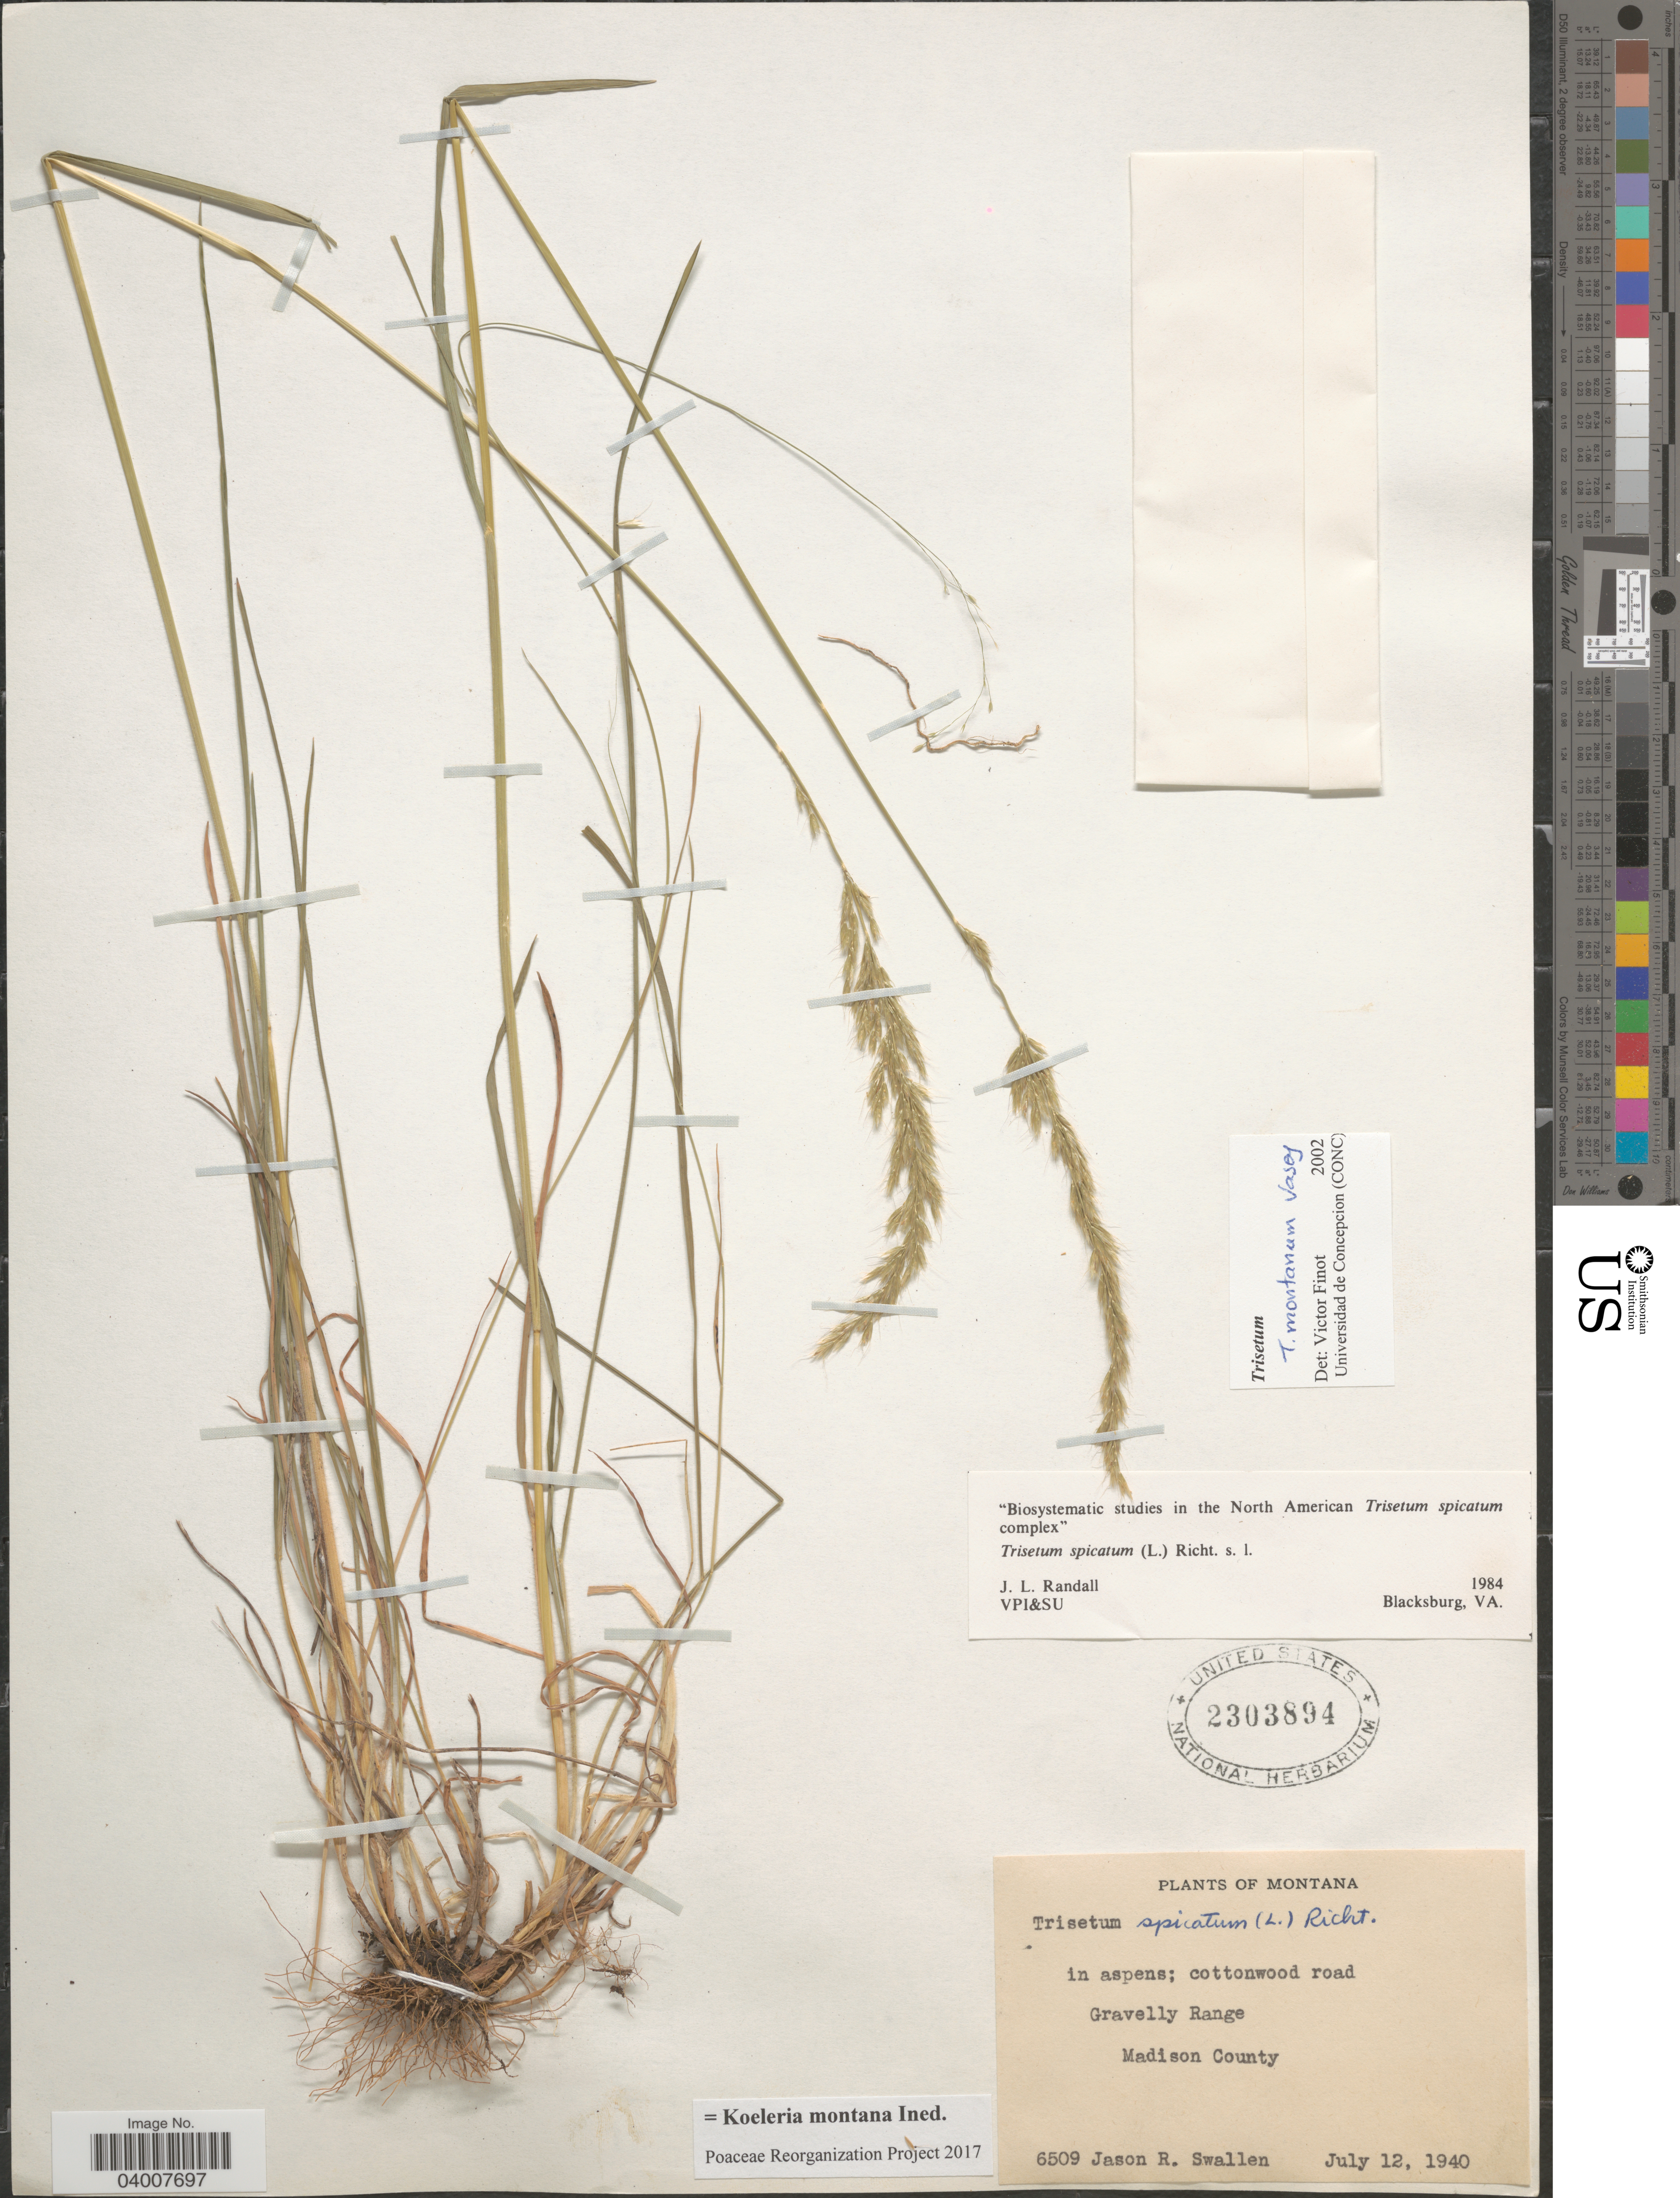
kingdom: Plantae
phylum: Tracheophyta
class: Liliopsida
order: Poales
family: Poaceae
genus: Koeleria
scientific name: Koeleria montana ined.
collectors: J. R. Swallen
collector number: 6509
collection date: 1940-07-12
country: United States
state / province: Montana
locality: In aspens: cottonwood road, Gravelly Range. Madison County.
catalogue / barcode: US 2303894